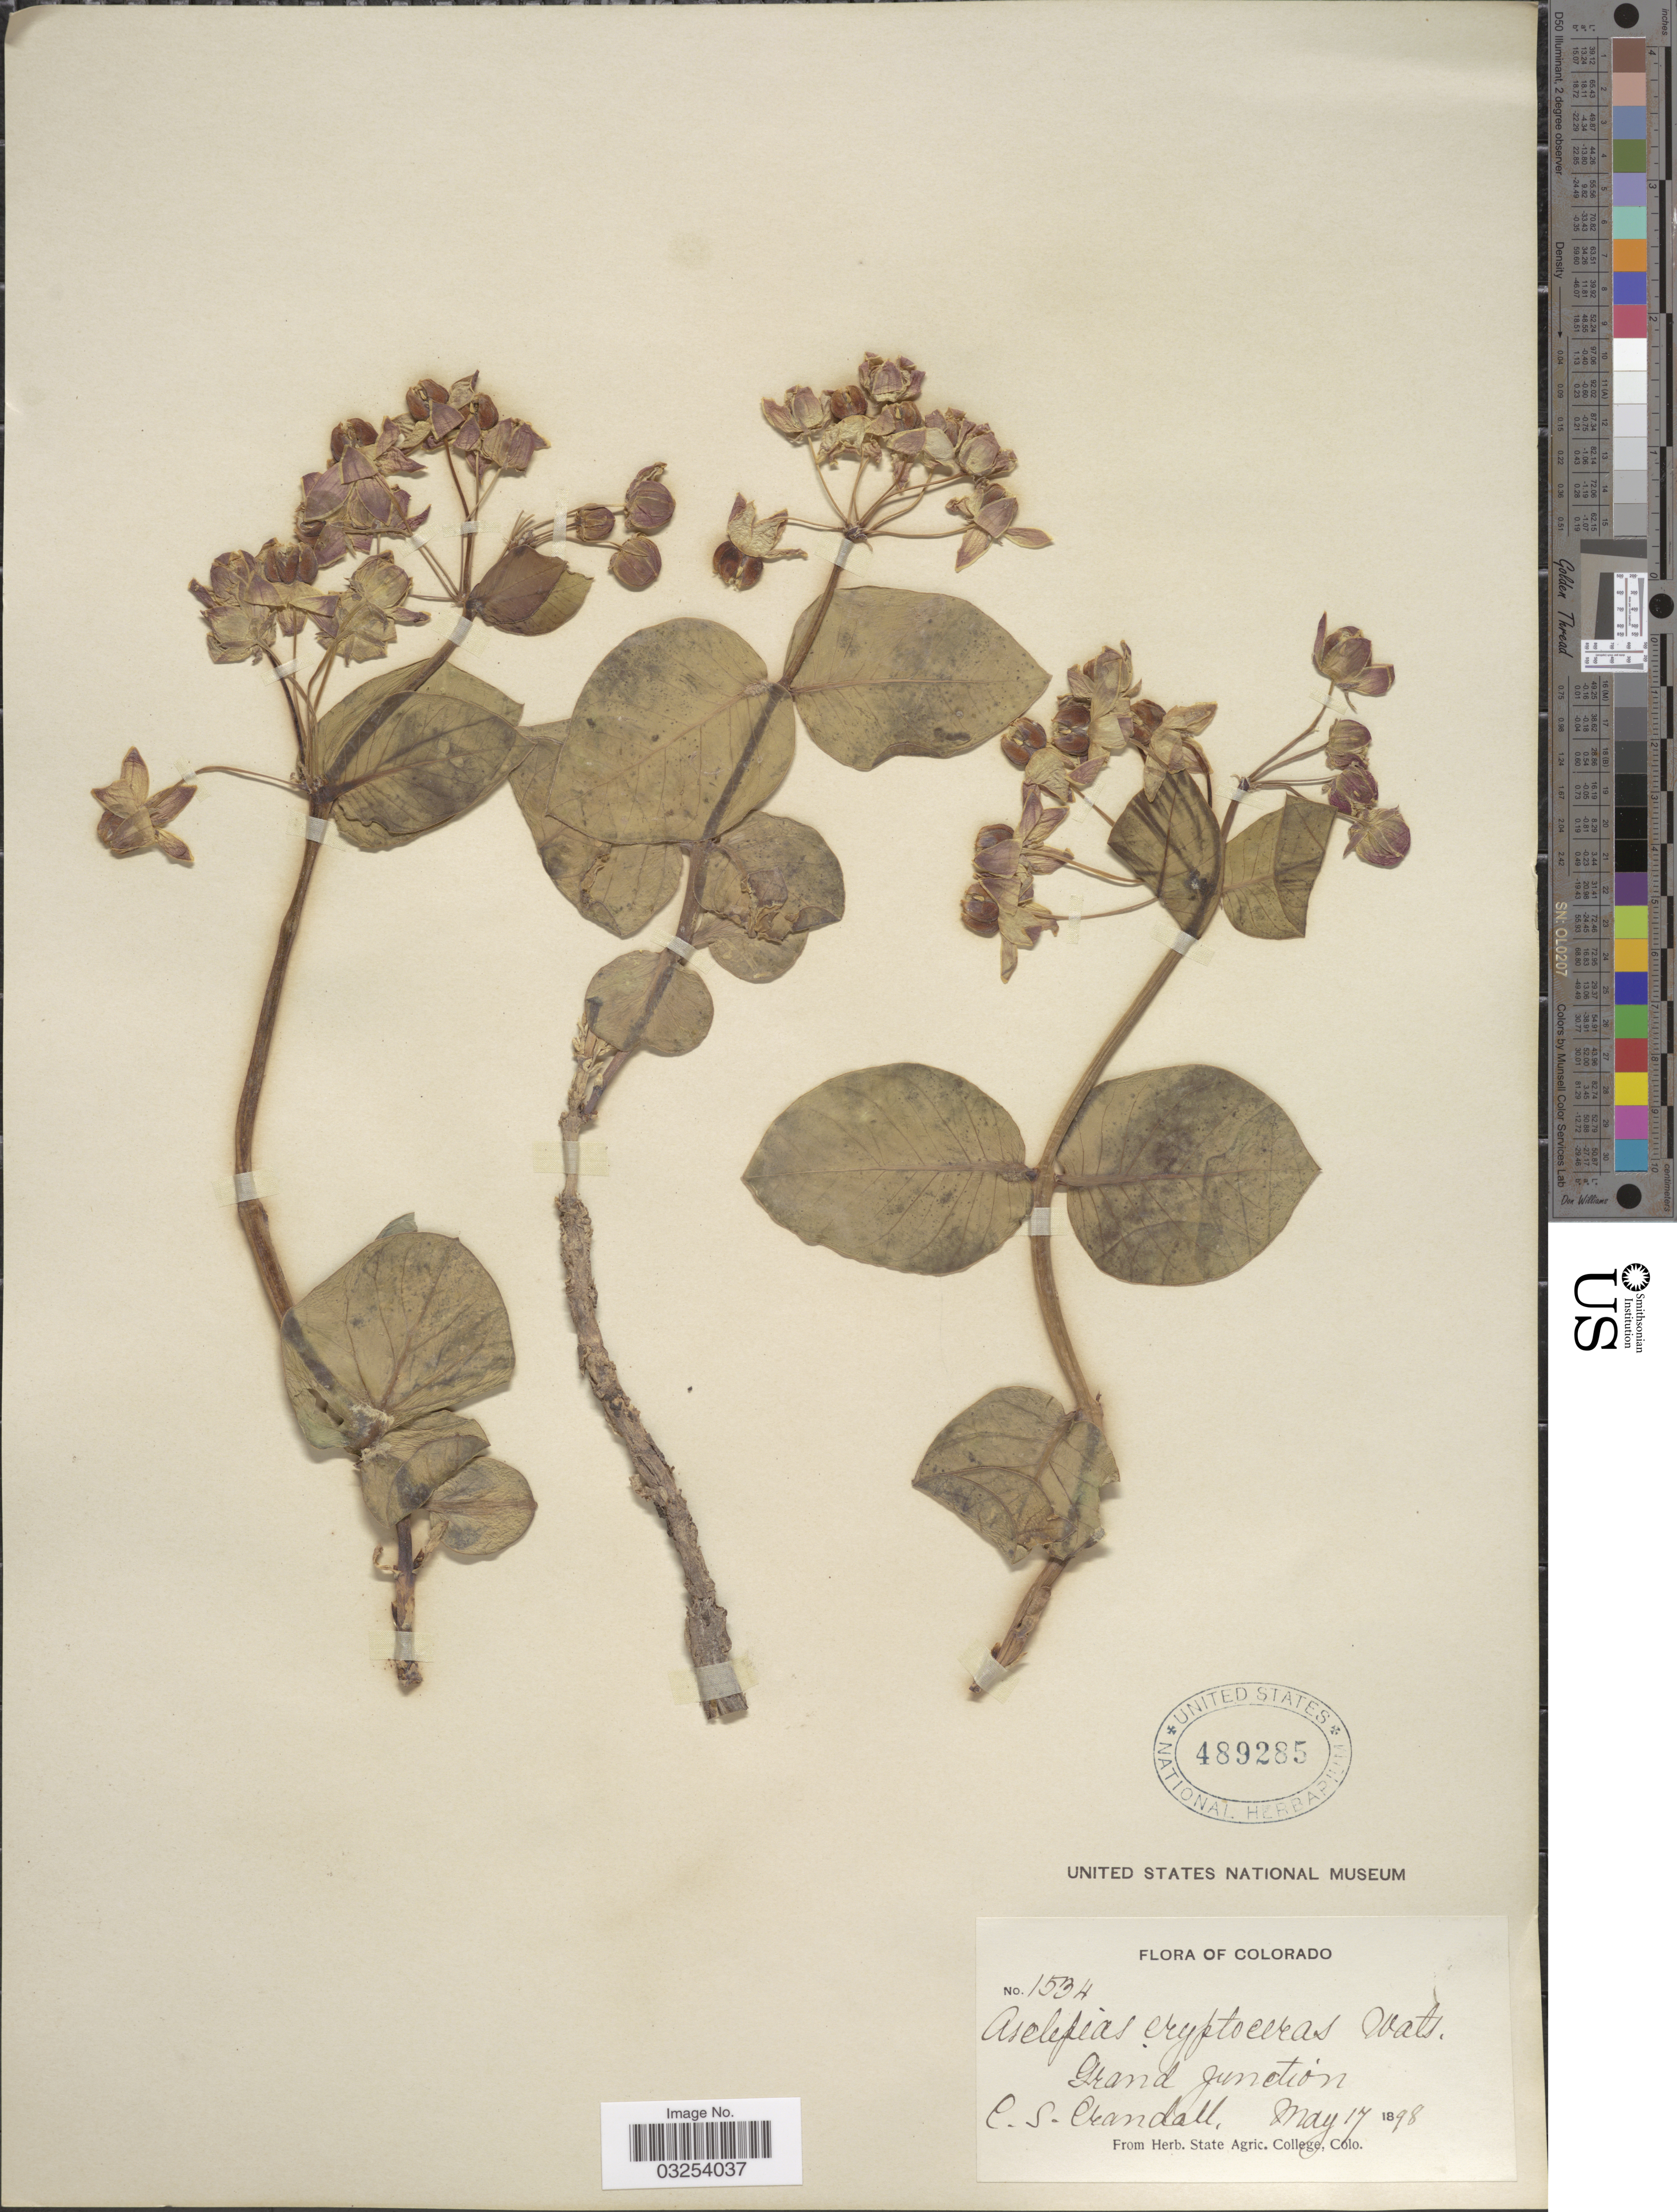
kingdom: Plantae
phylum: Tracheophyta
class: Magnoliopsida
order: Gentianales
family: Apocynaceae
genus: Asclepias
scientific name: Asclepias cryptoceras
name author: S. Watson in C. King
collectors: C. Crandall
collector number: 1534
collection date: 1898-05-17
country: United States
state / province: Colorado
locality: Grand Junction.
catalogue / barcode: US 489285